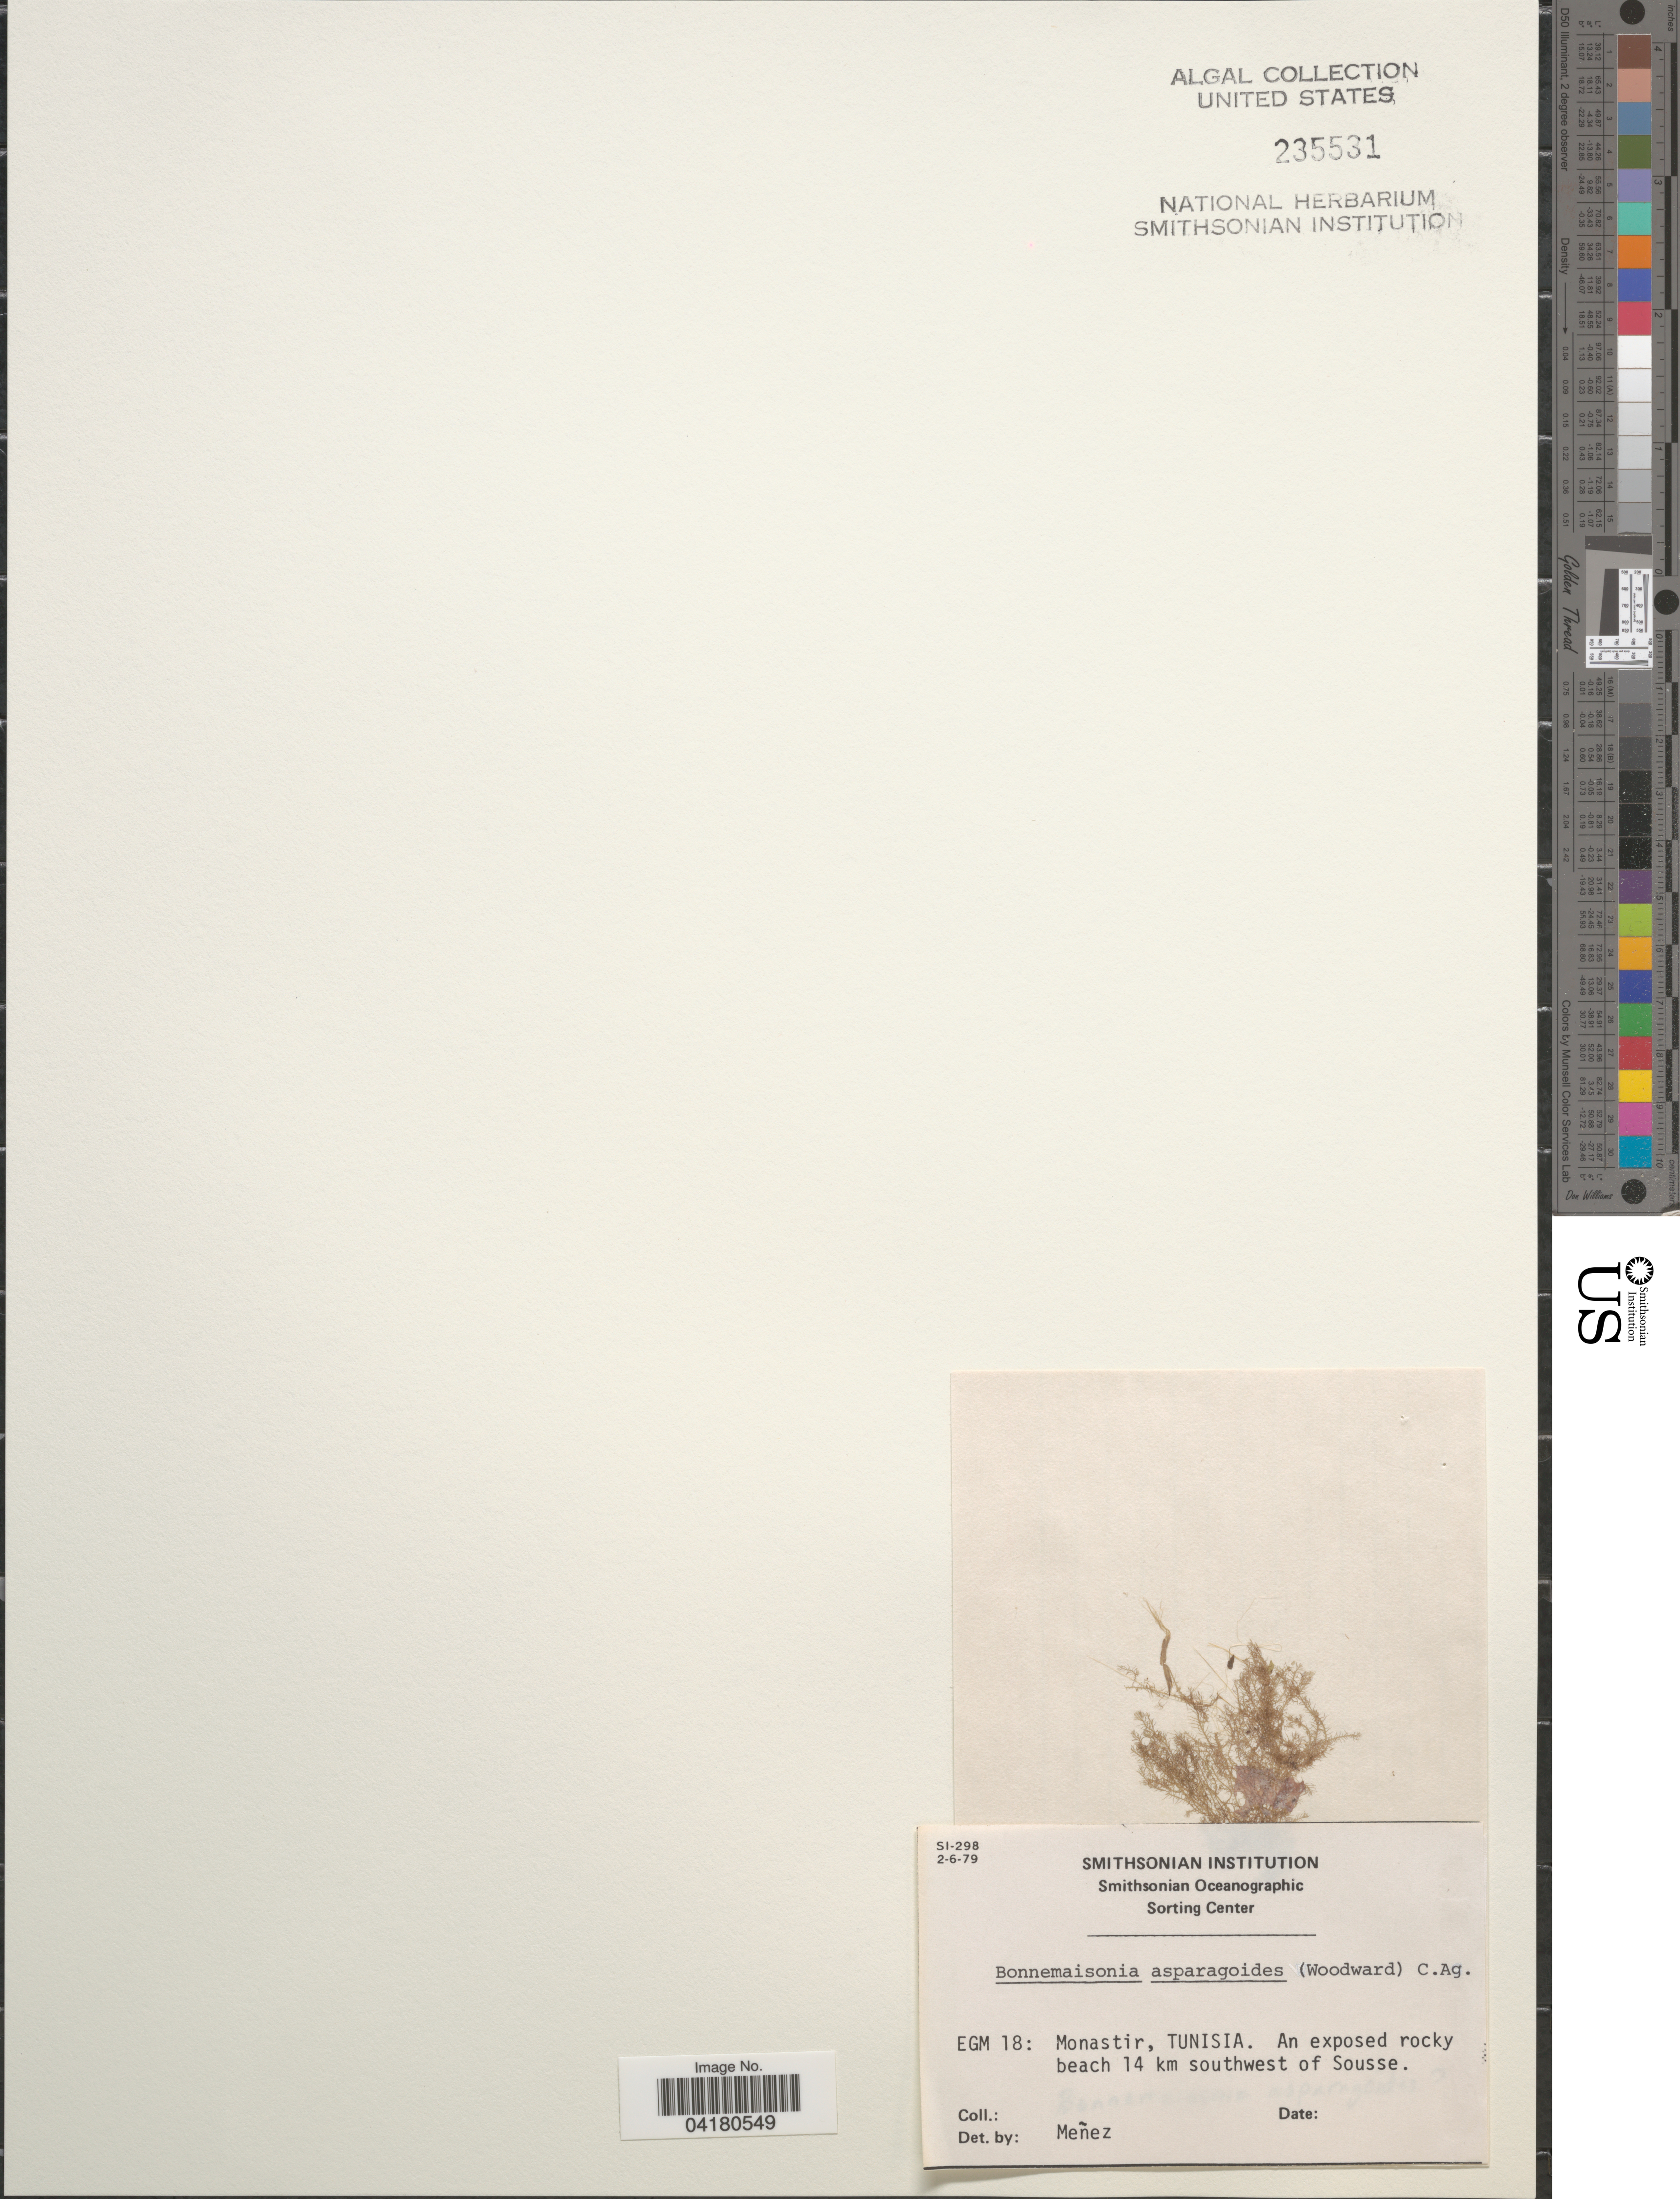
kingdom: Plantae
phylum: Rhodophyta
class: Florideophyceae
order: Bonnemaisoniales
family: Bonnemaisoniaceae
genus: Bonnemaisonia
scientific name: Bonnemaisonia asparagoides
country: Tunisia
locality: EGM 18: Monastir, Tunisia. An exposed rocky beach 14 km southwest of Sousse.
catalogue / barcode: US 235531